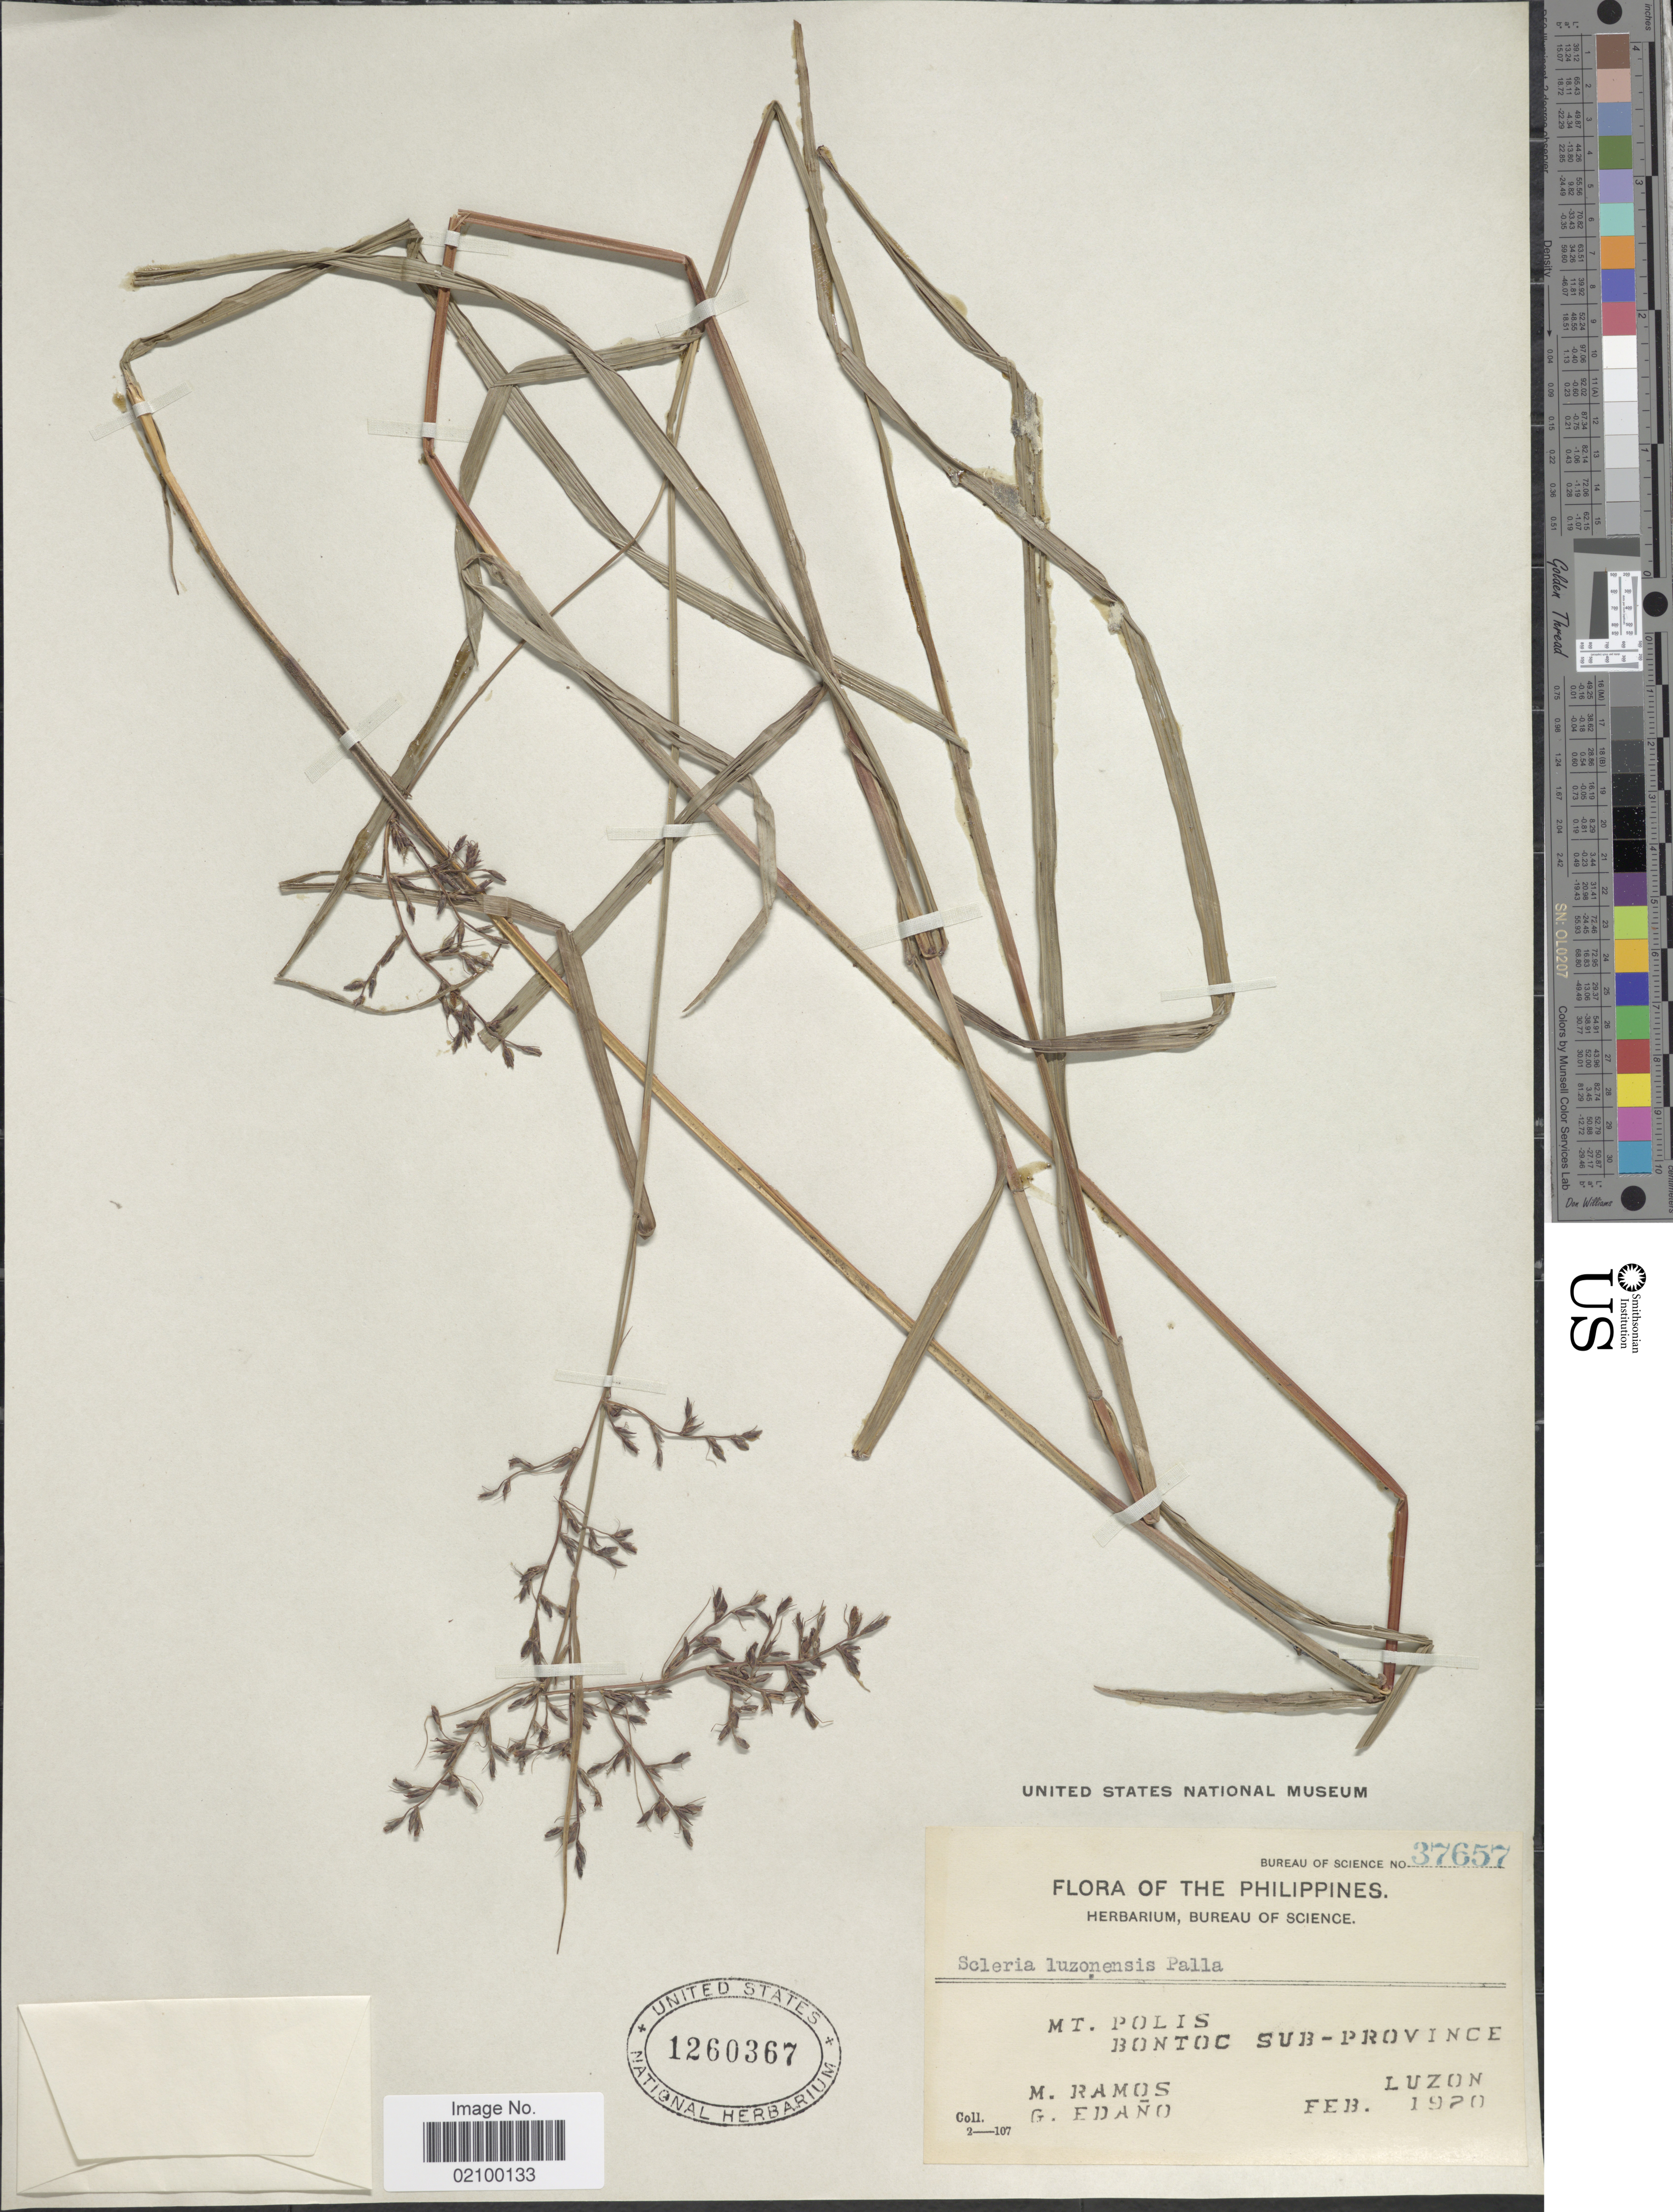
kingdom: Plantae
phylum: Tracheophyta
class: Liliopsida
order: Poales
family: Cyperaceae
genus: Scleria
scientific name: Scleria terrestris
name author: (L.) Fassett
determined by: Strong, Mark T., (BOT), Smithsonian Institution - National Museum of Natural History (UNITED STATES)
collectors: M. Ramos & G. Edaño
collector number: Bureau of Science 37657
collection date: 1920-02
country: Philippines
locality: Mt. Polis, Bontoc Sub- Province, Luzon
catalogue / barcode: US 1260367